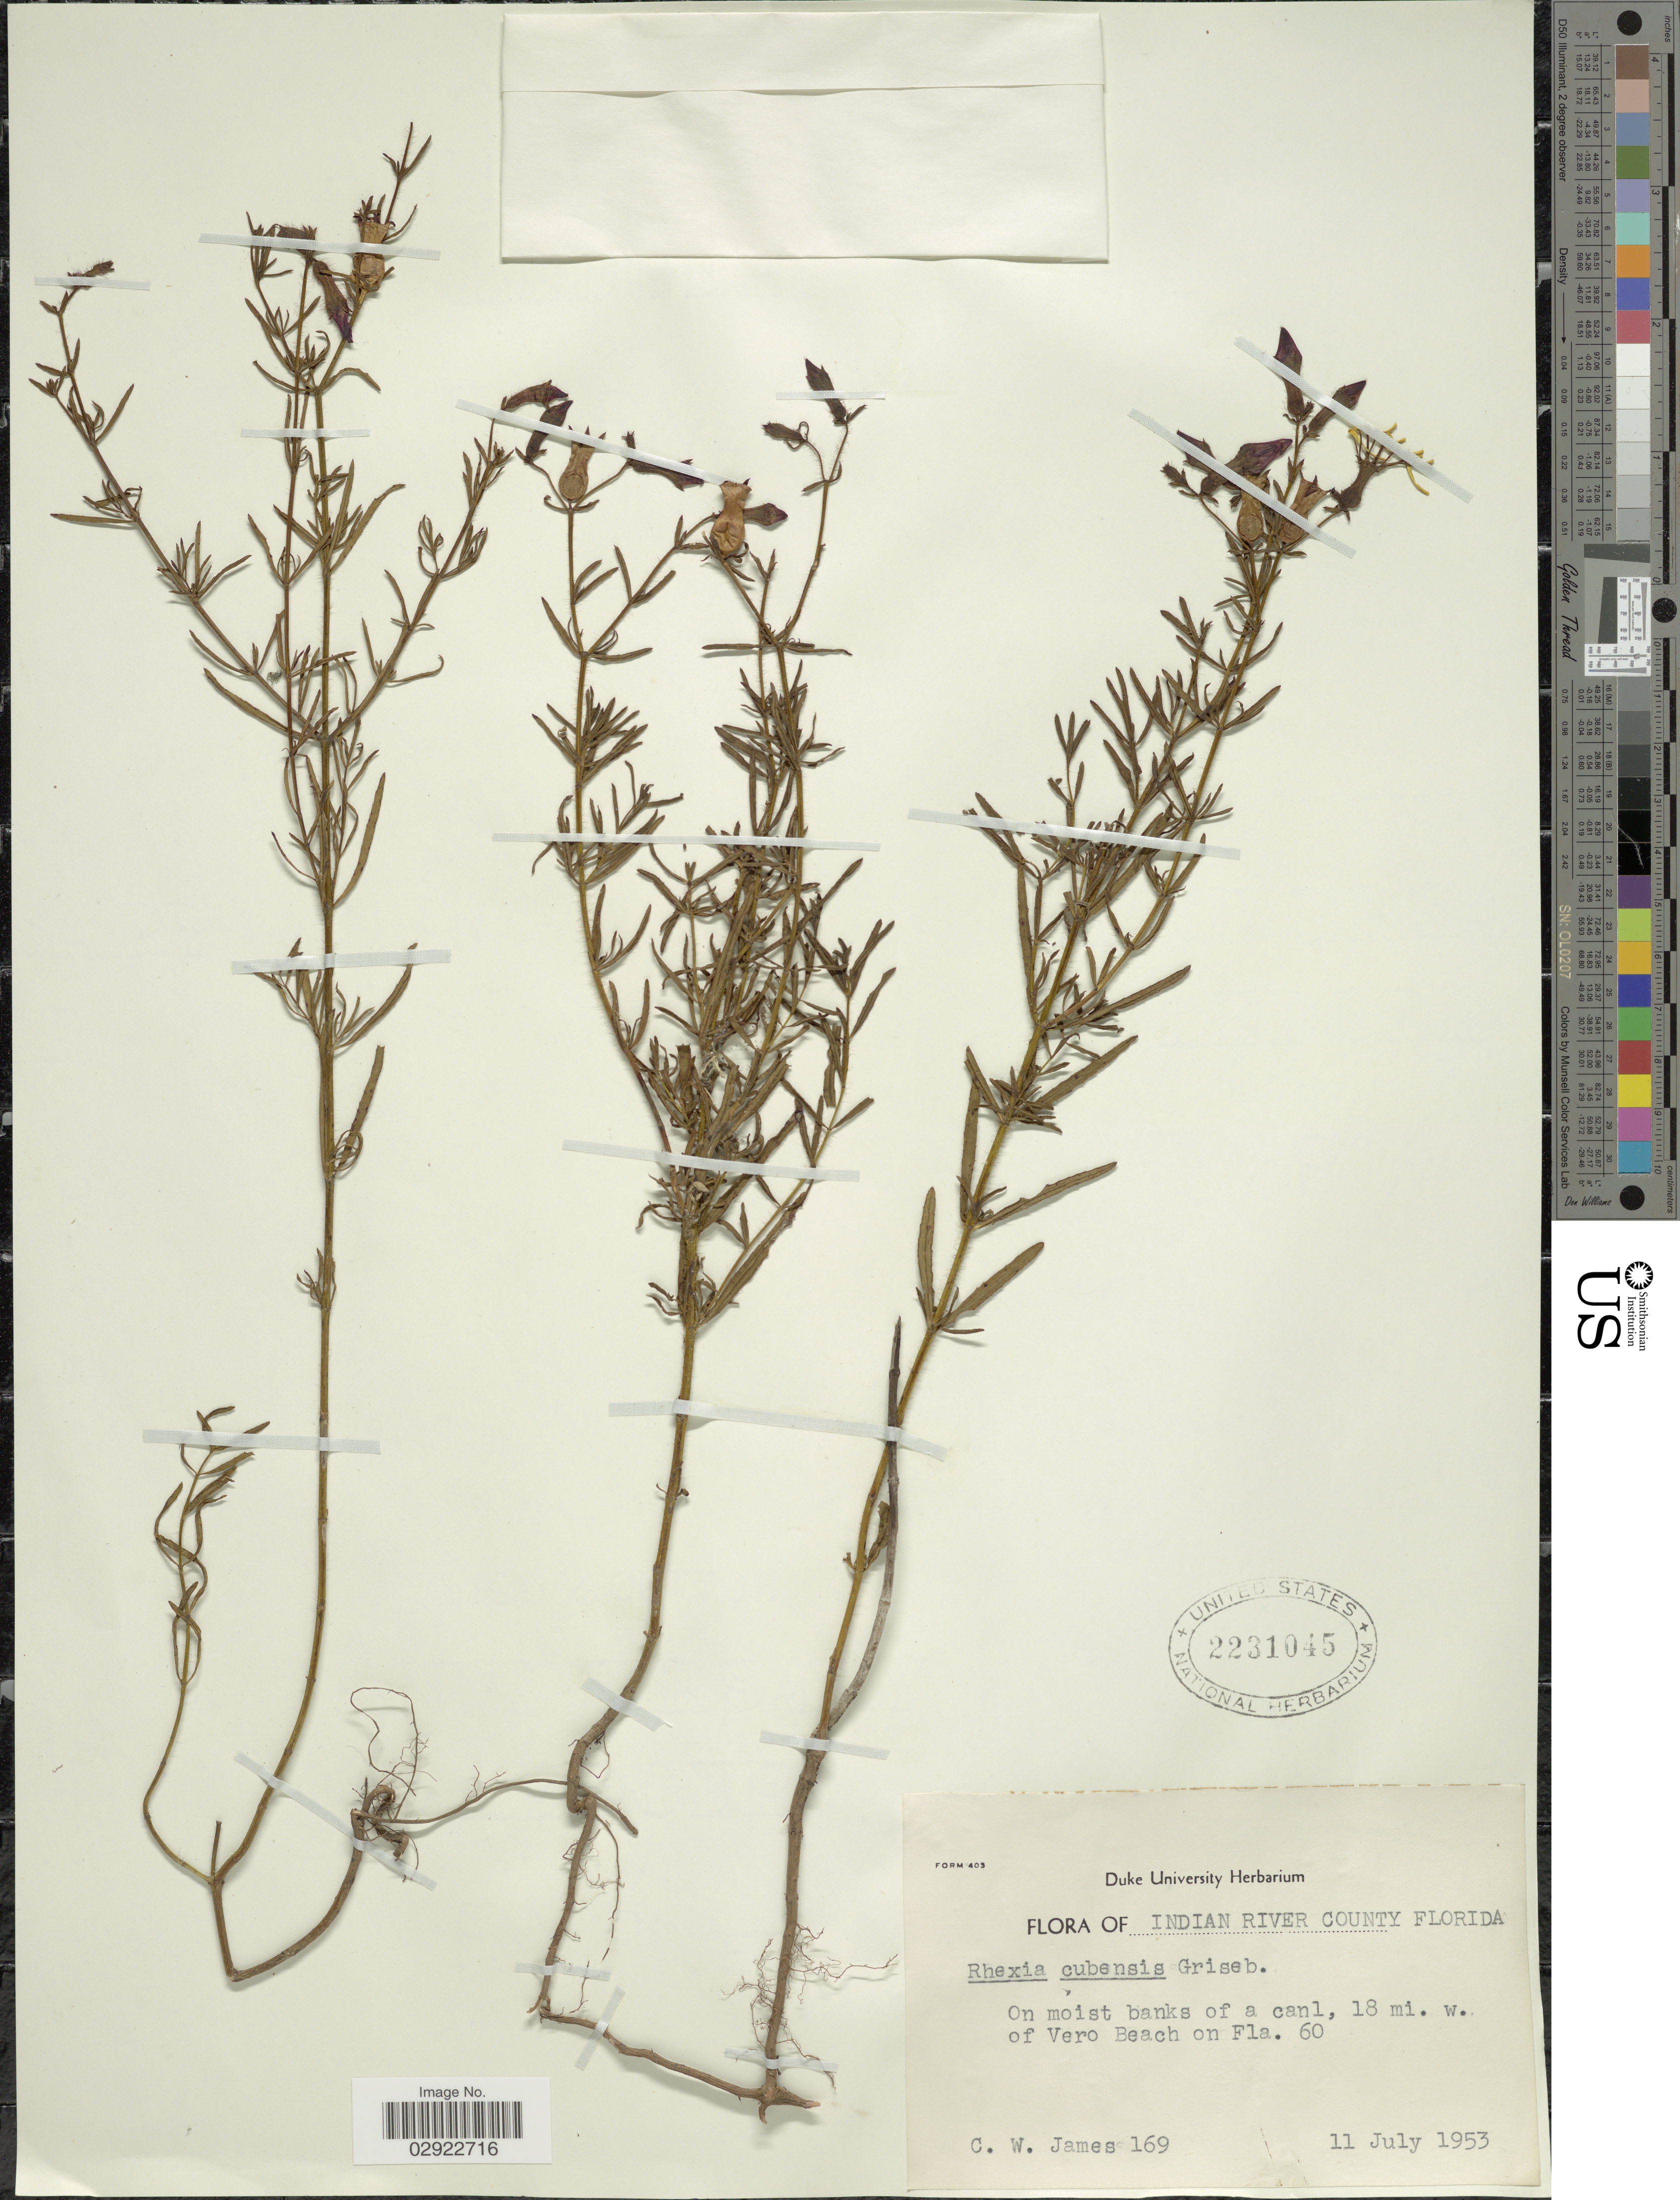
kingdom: Plantae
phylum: Tracheophyta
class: Magnoliopsida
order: Myrtales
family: Melastomataceae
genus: Rhexia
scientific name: Rhexia cubensis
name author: Griseb.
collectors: C. W. James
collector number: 169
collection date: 1953-07-11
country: United States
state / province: Florida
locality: Indian River County. On moist banks of a canl, 18 mi. w. of Vero Beach on Fla. 60.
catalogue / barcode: US 2231045